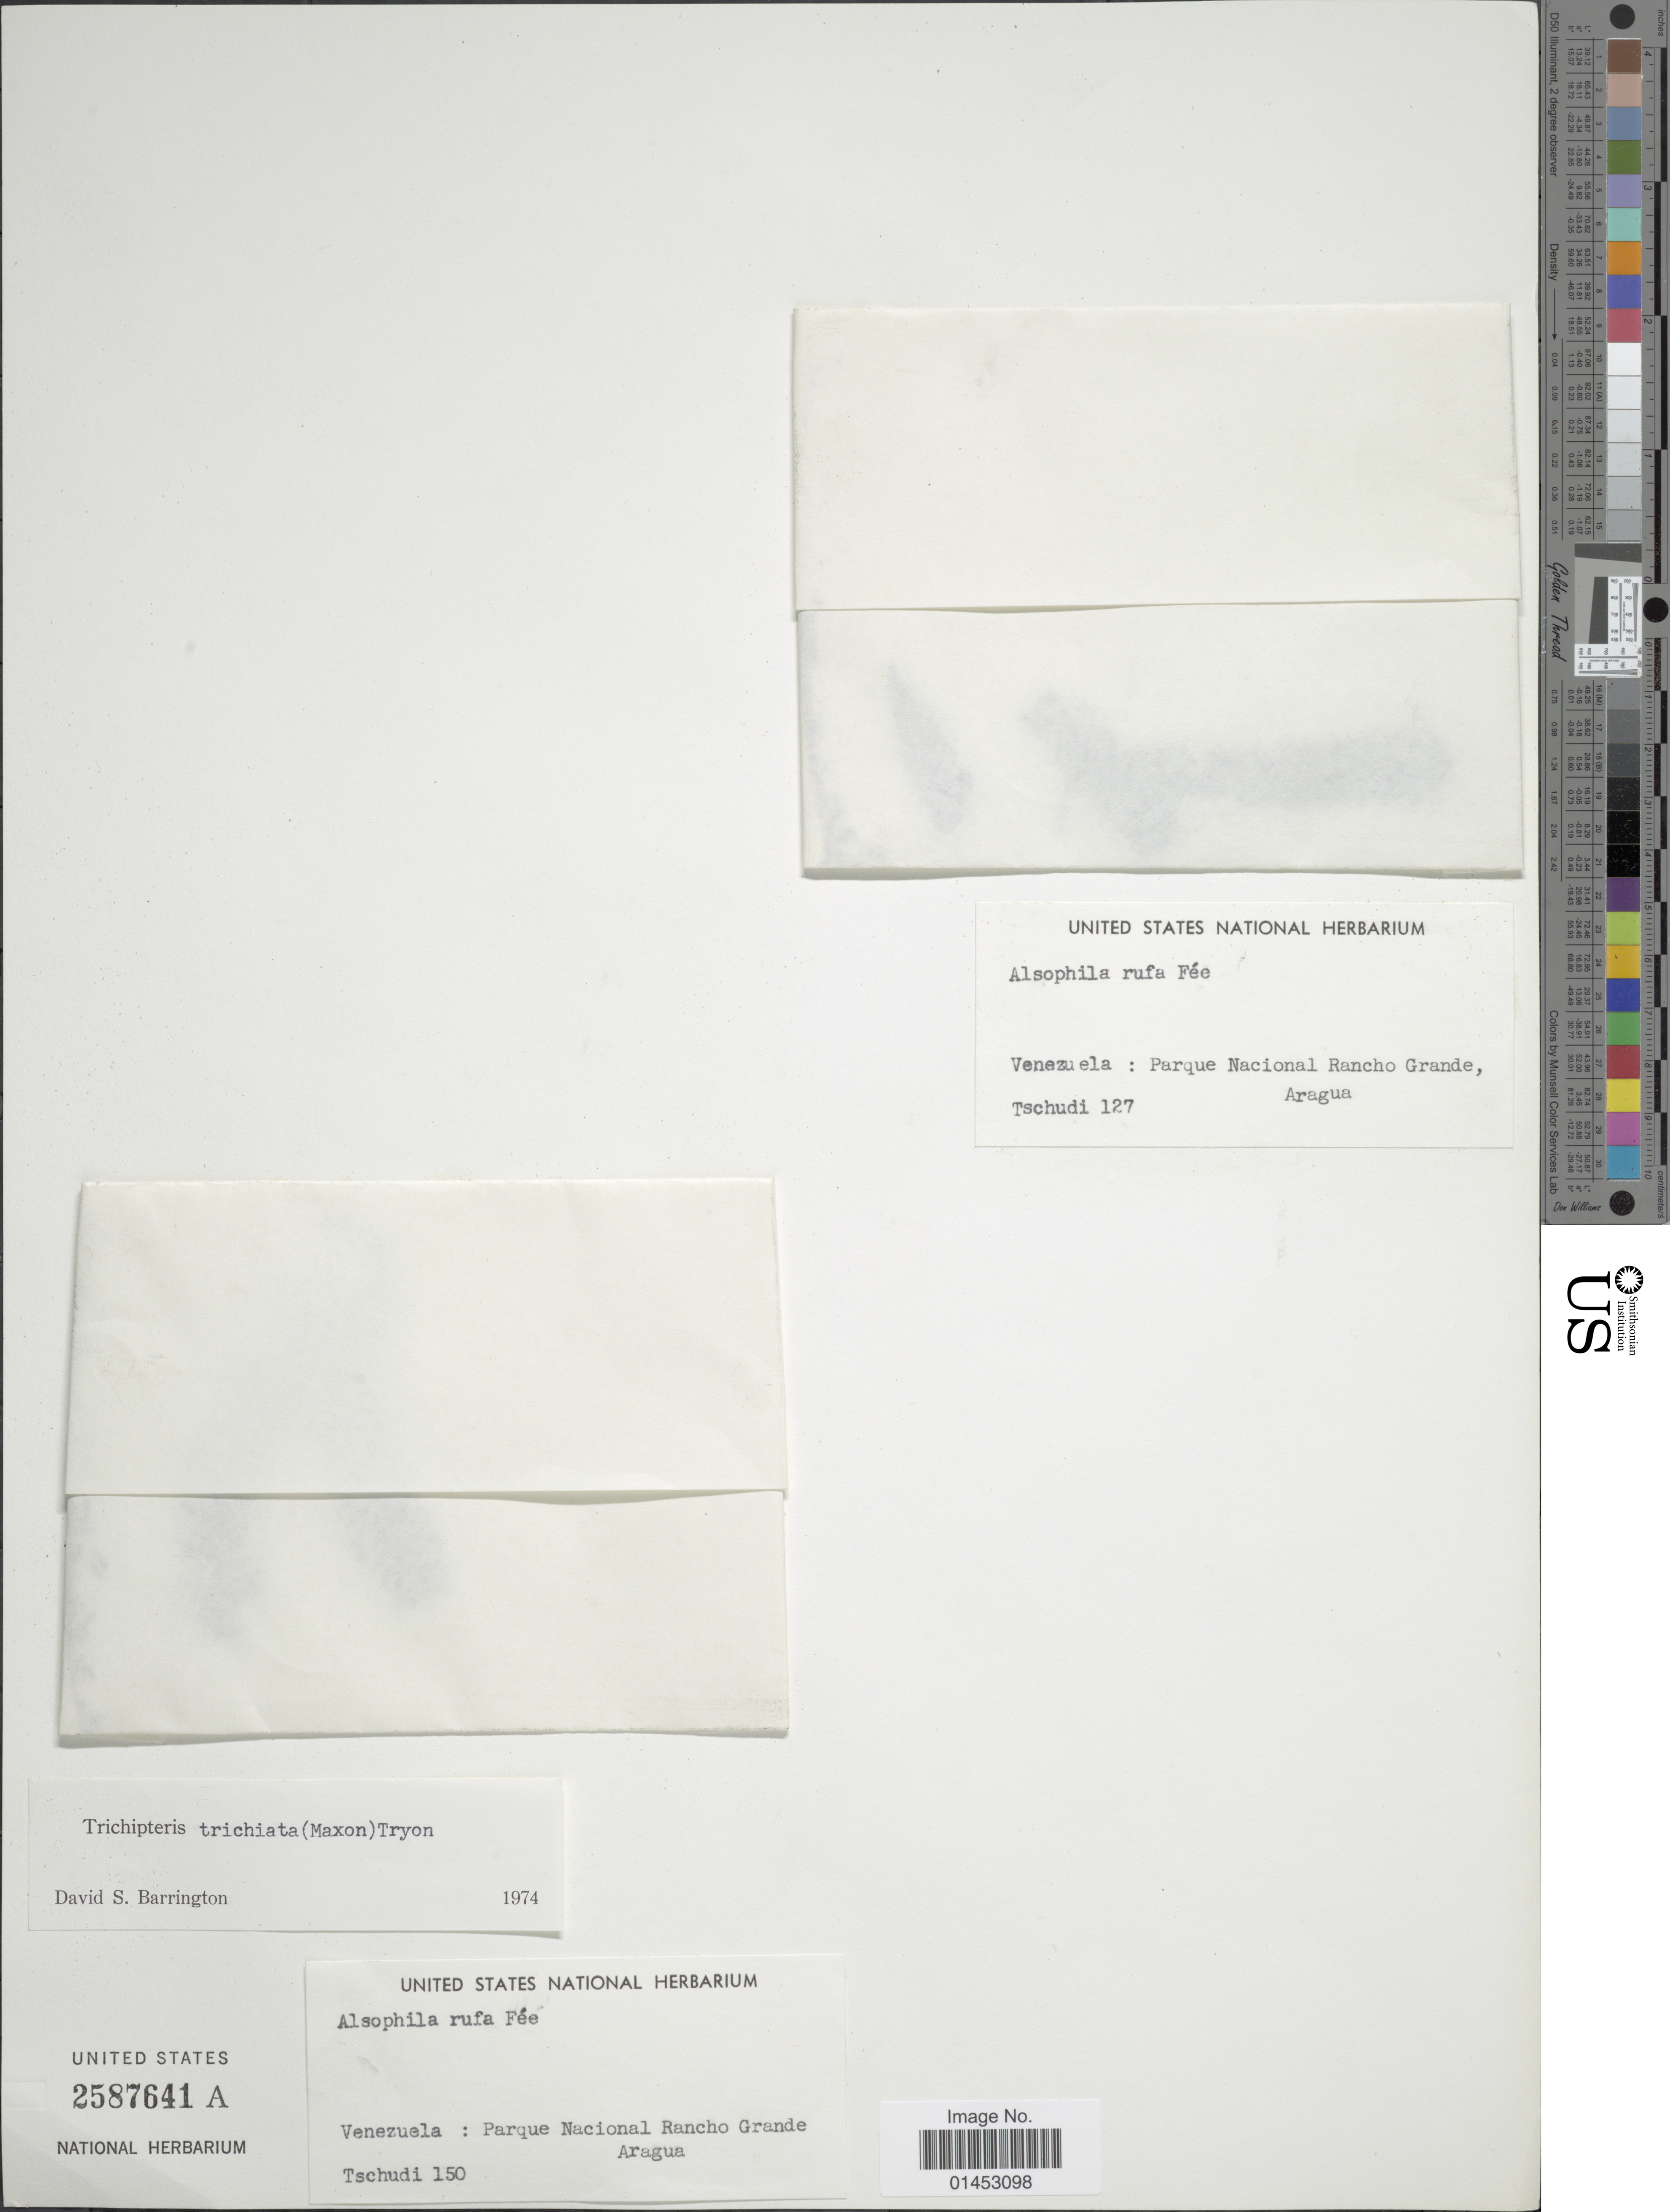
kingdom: Plantae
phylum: Tracheophyta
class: Polypodiopsida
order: Cyatheales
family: Cyatheaceae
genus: Cyathea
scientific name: Cyathea trichiata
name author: (Maxon) Domin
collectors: Tschudi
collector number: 150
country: Venezuela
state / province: Aragua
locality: Venezuela: Parque Nacional Rancho Grande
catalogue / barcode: US 2587641A